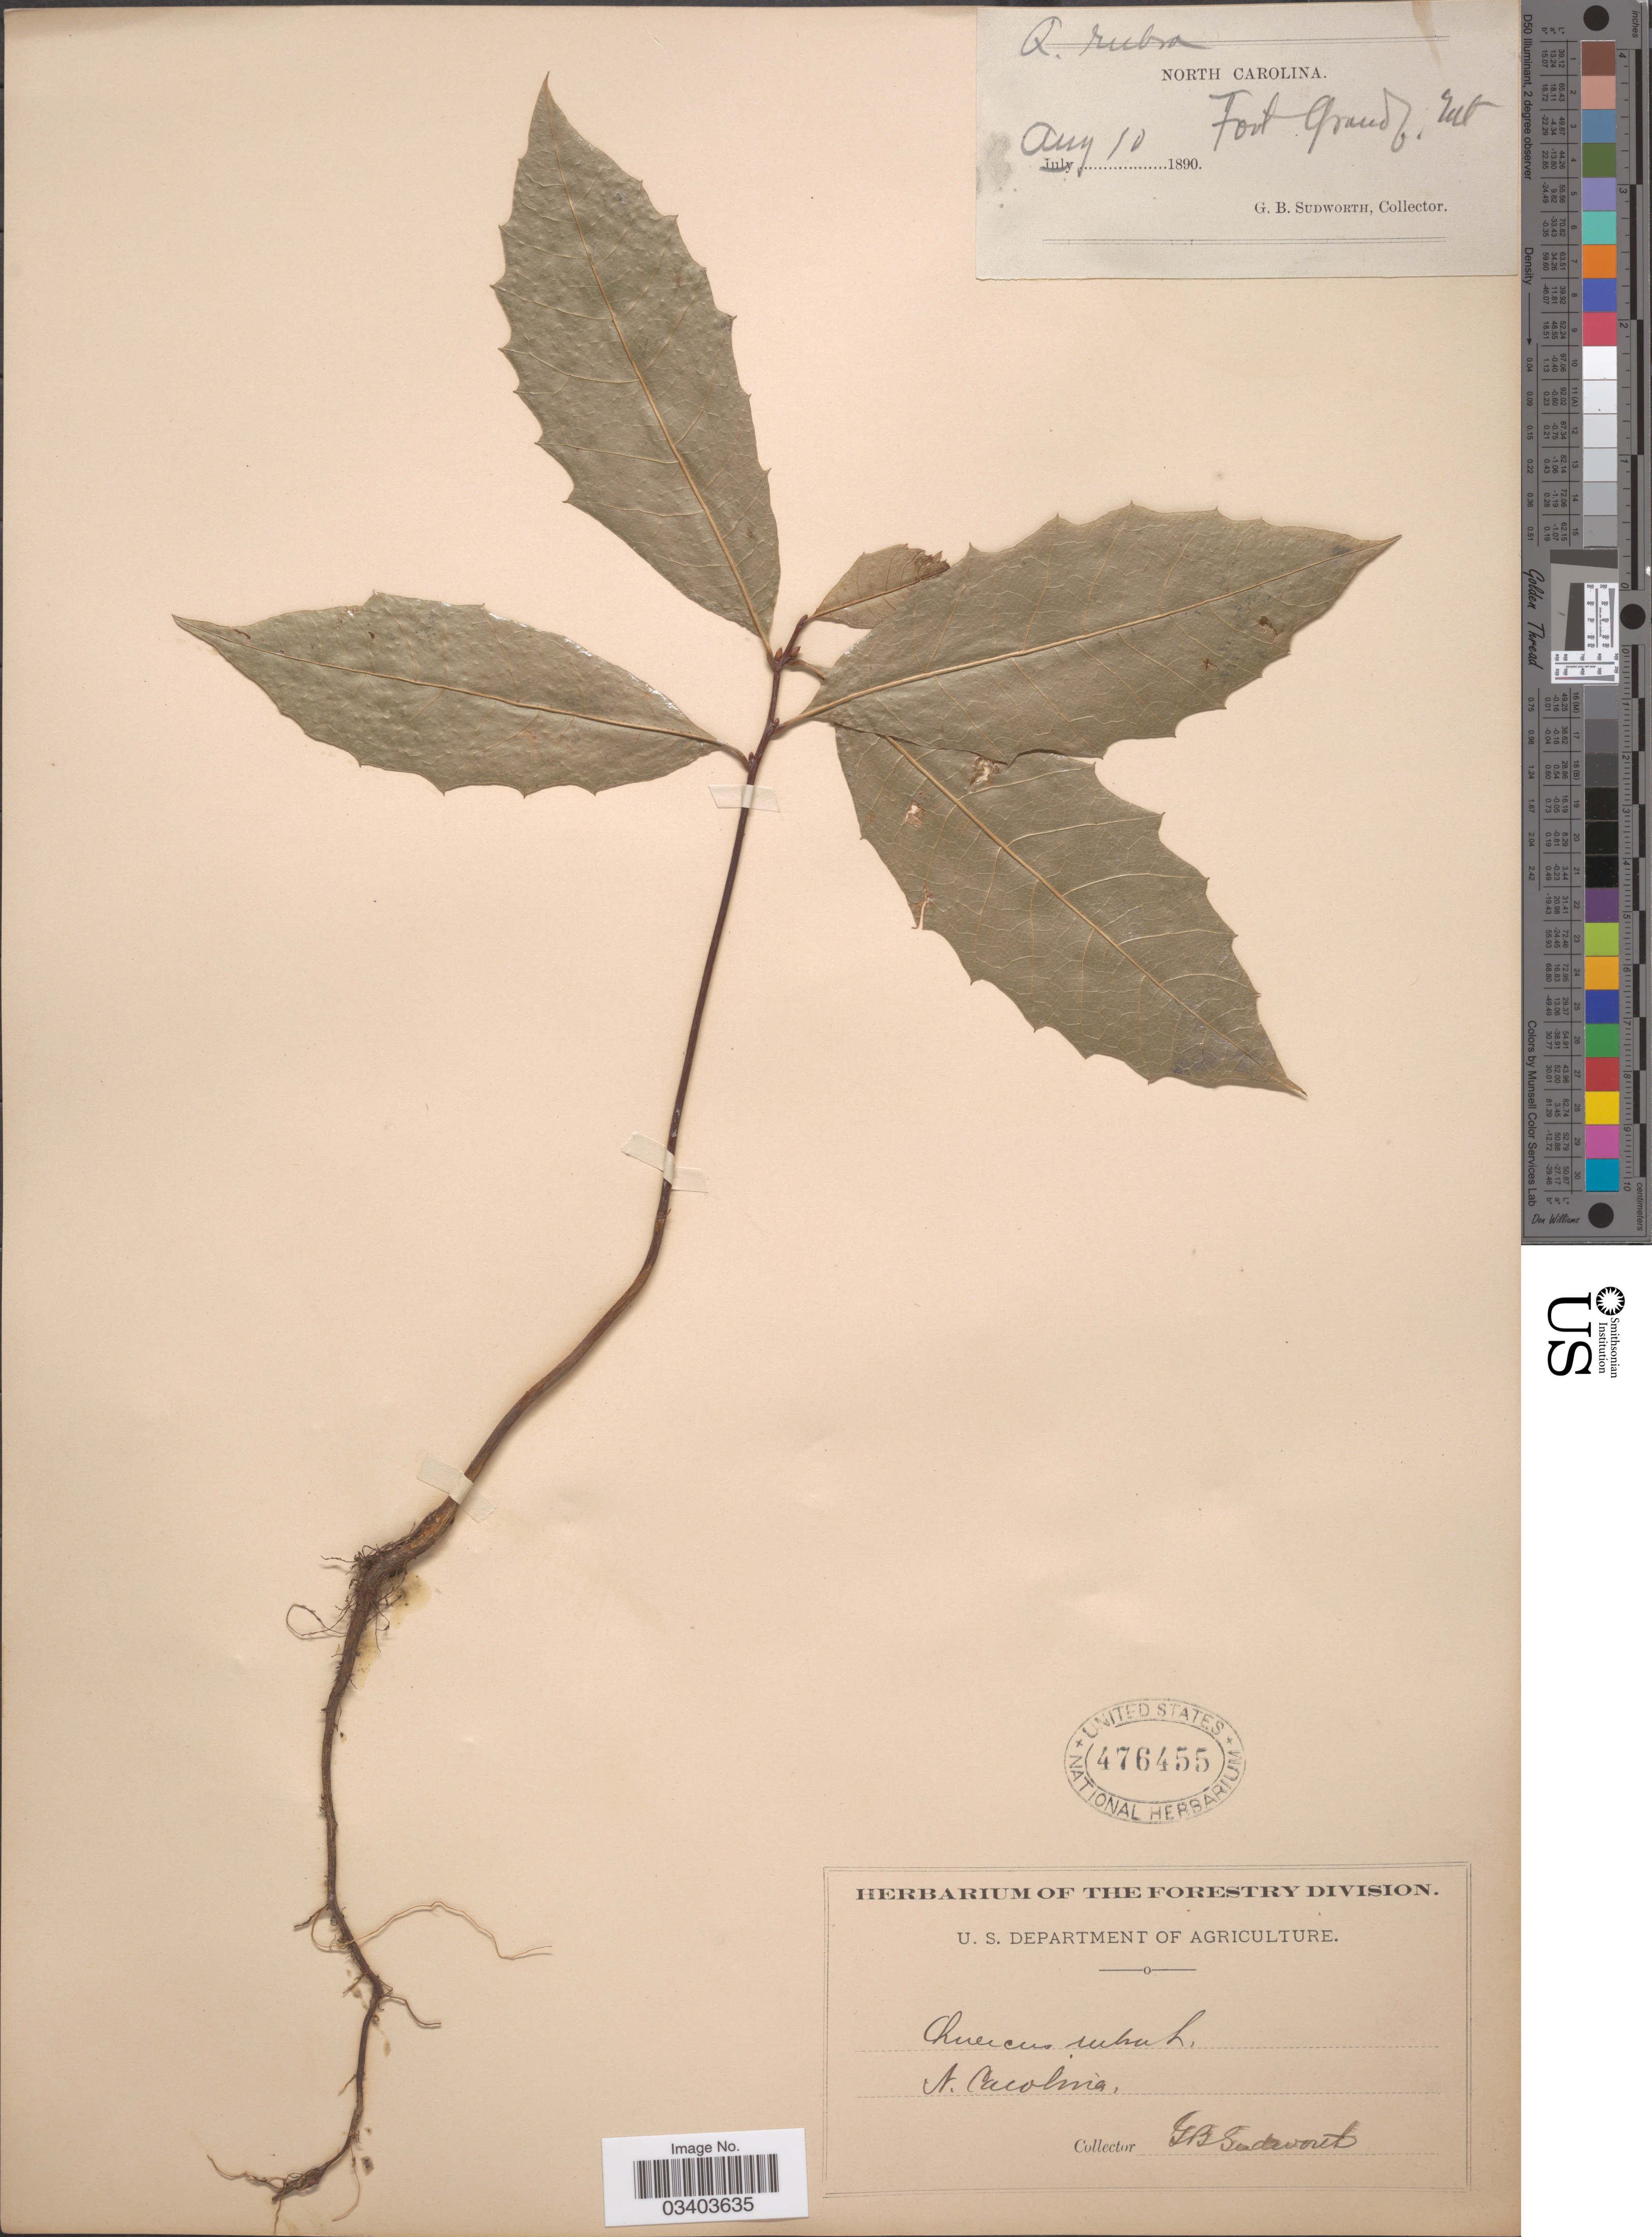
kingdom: Plantae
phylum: Tracheophyta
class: Magnoliopsida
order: Fagales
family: Fagaceae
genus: Quercus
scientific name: Quercus borealis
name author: F. Michx.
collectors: G. B. Sudworth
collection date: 1890-08-10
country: United States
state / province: North Carolina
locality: Foot Grand of Mt.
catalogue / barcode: US 476455